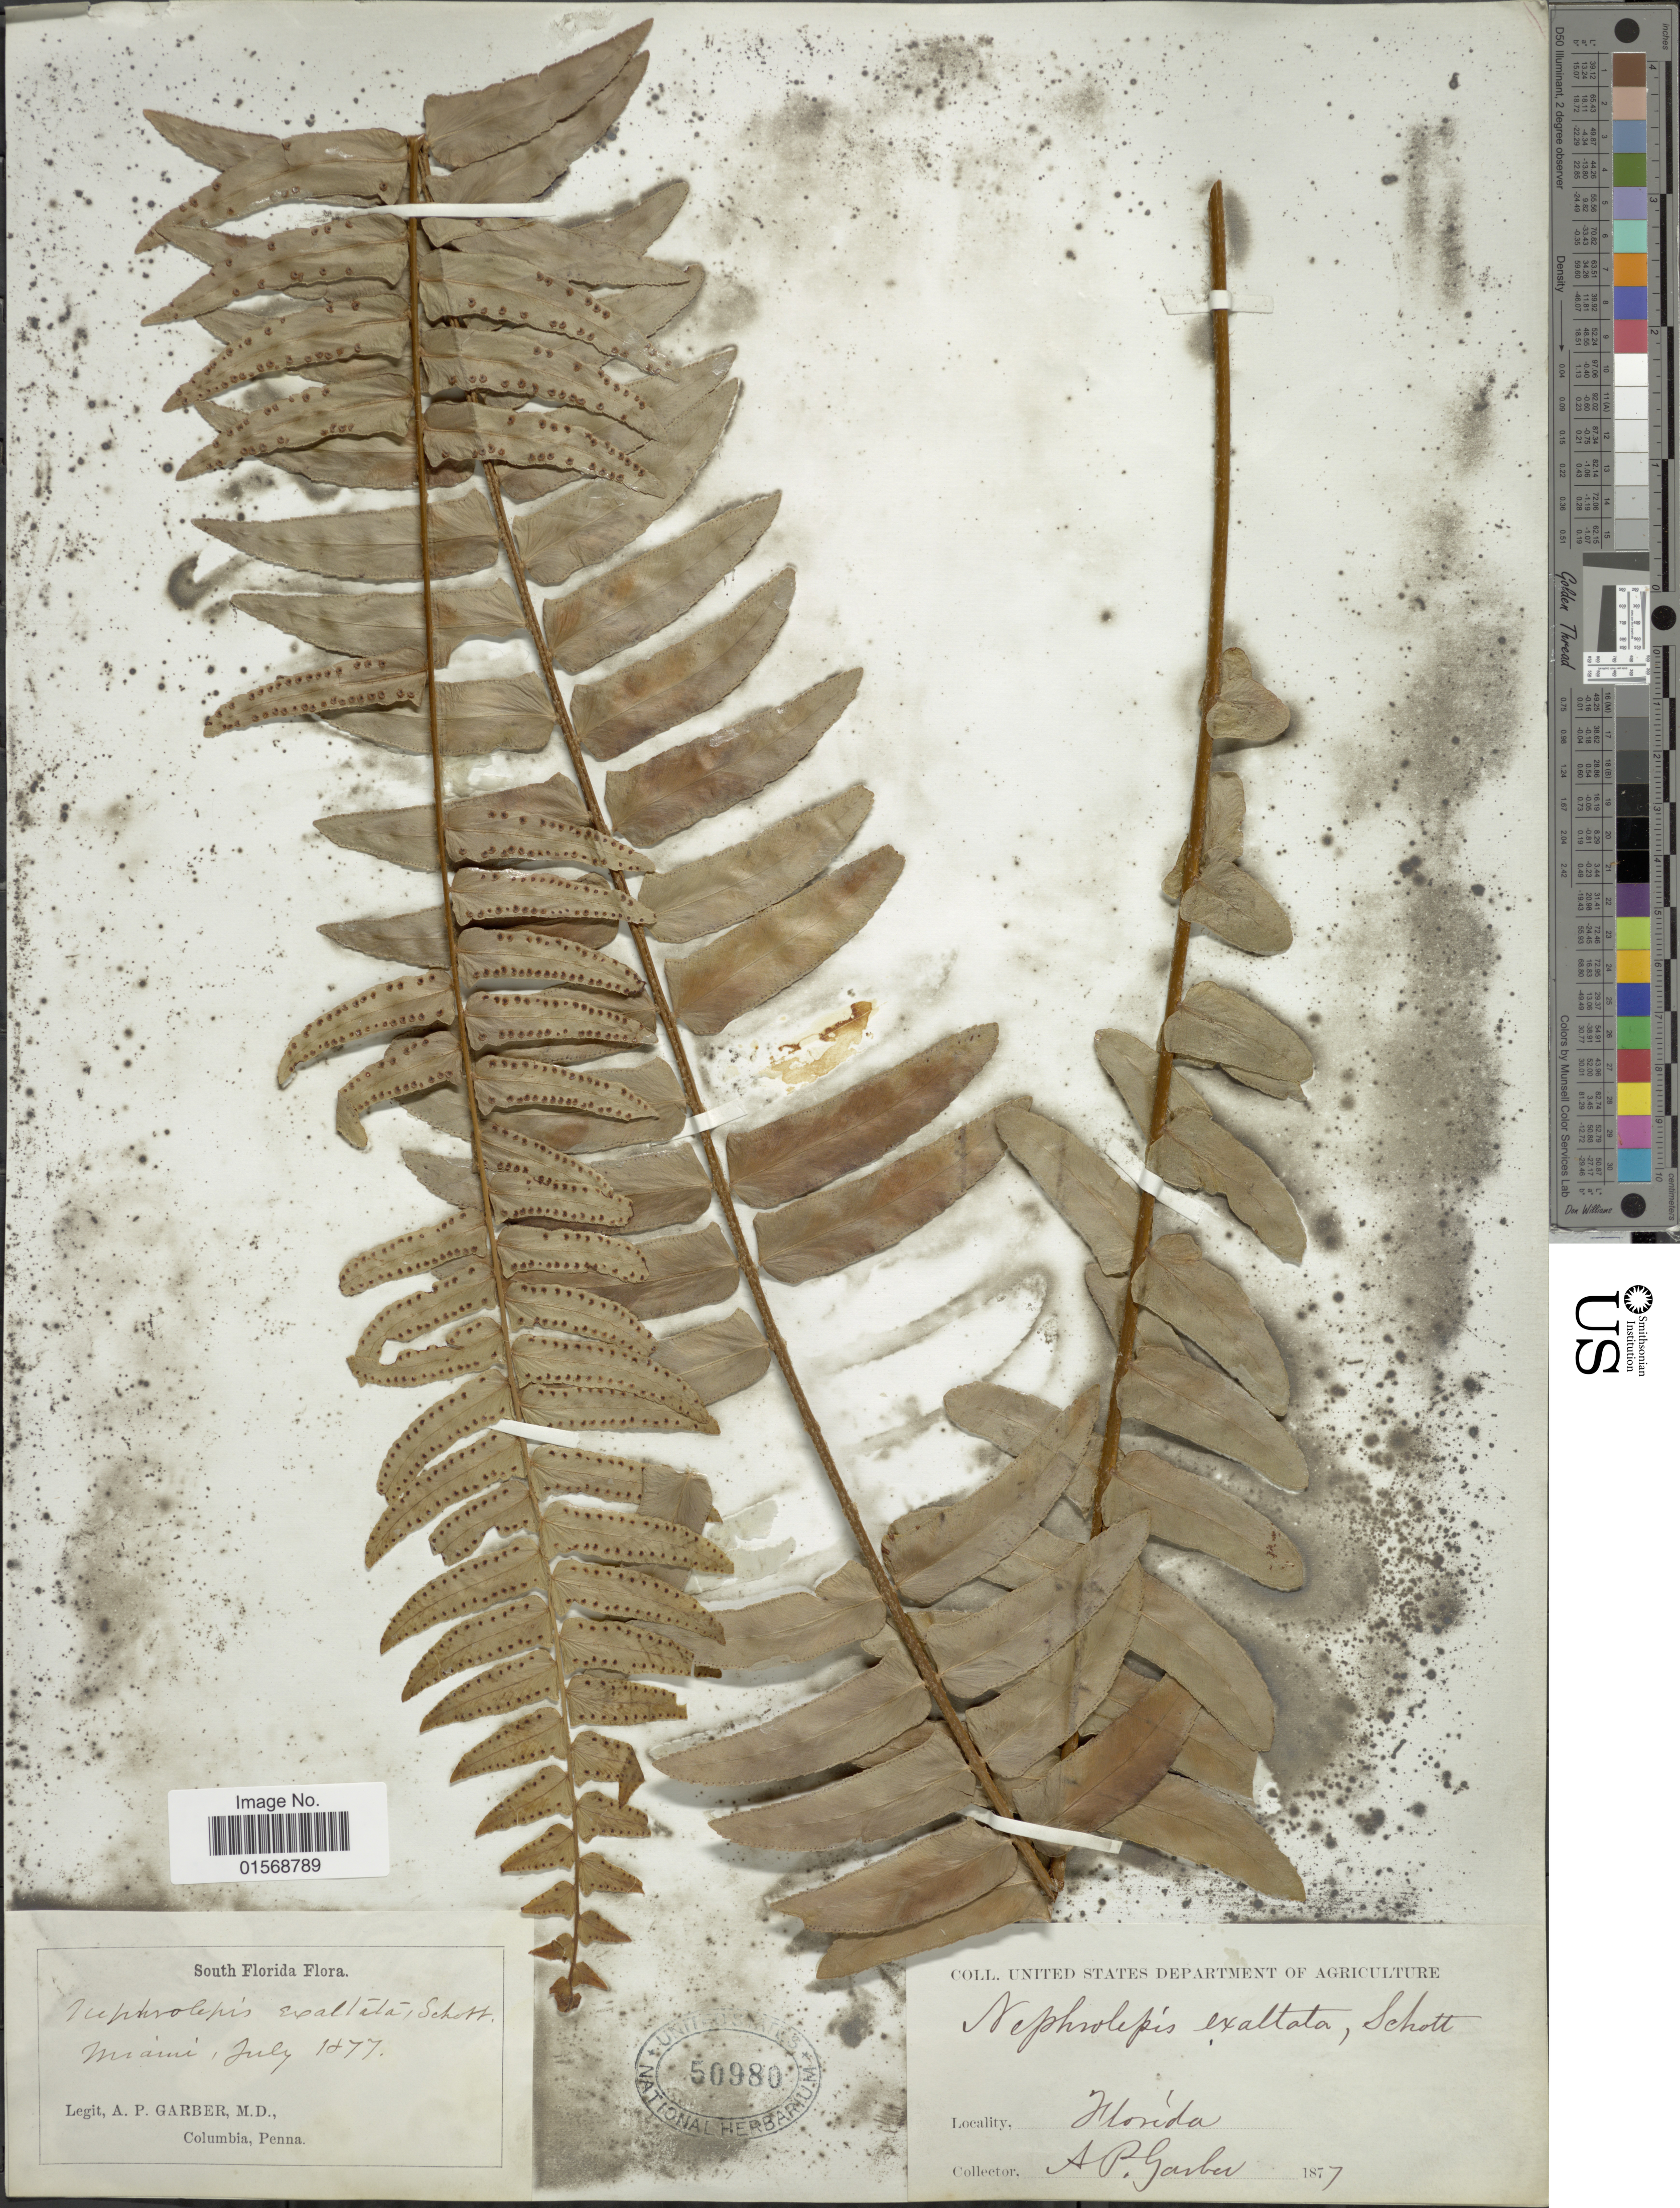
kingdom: Plantae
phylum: Tracheophyta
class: Polypodiopsida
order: Polypodiales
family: Nephrolepidaceae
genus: Nephrolepis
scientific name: Nephrolepis exaltata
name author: (L.) Schott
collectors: A. P. Garber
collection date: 1877-07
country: United States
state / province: Florida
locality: South Florida, Miami, Florida.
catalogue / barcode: US 50980